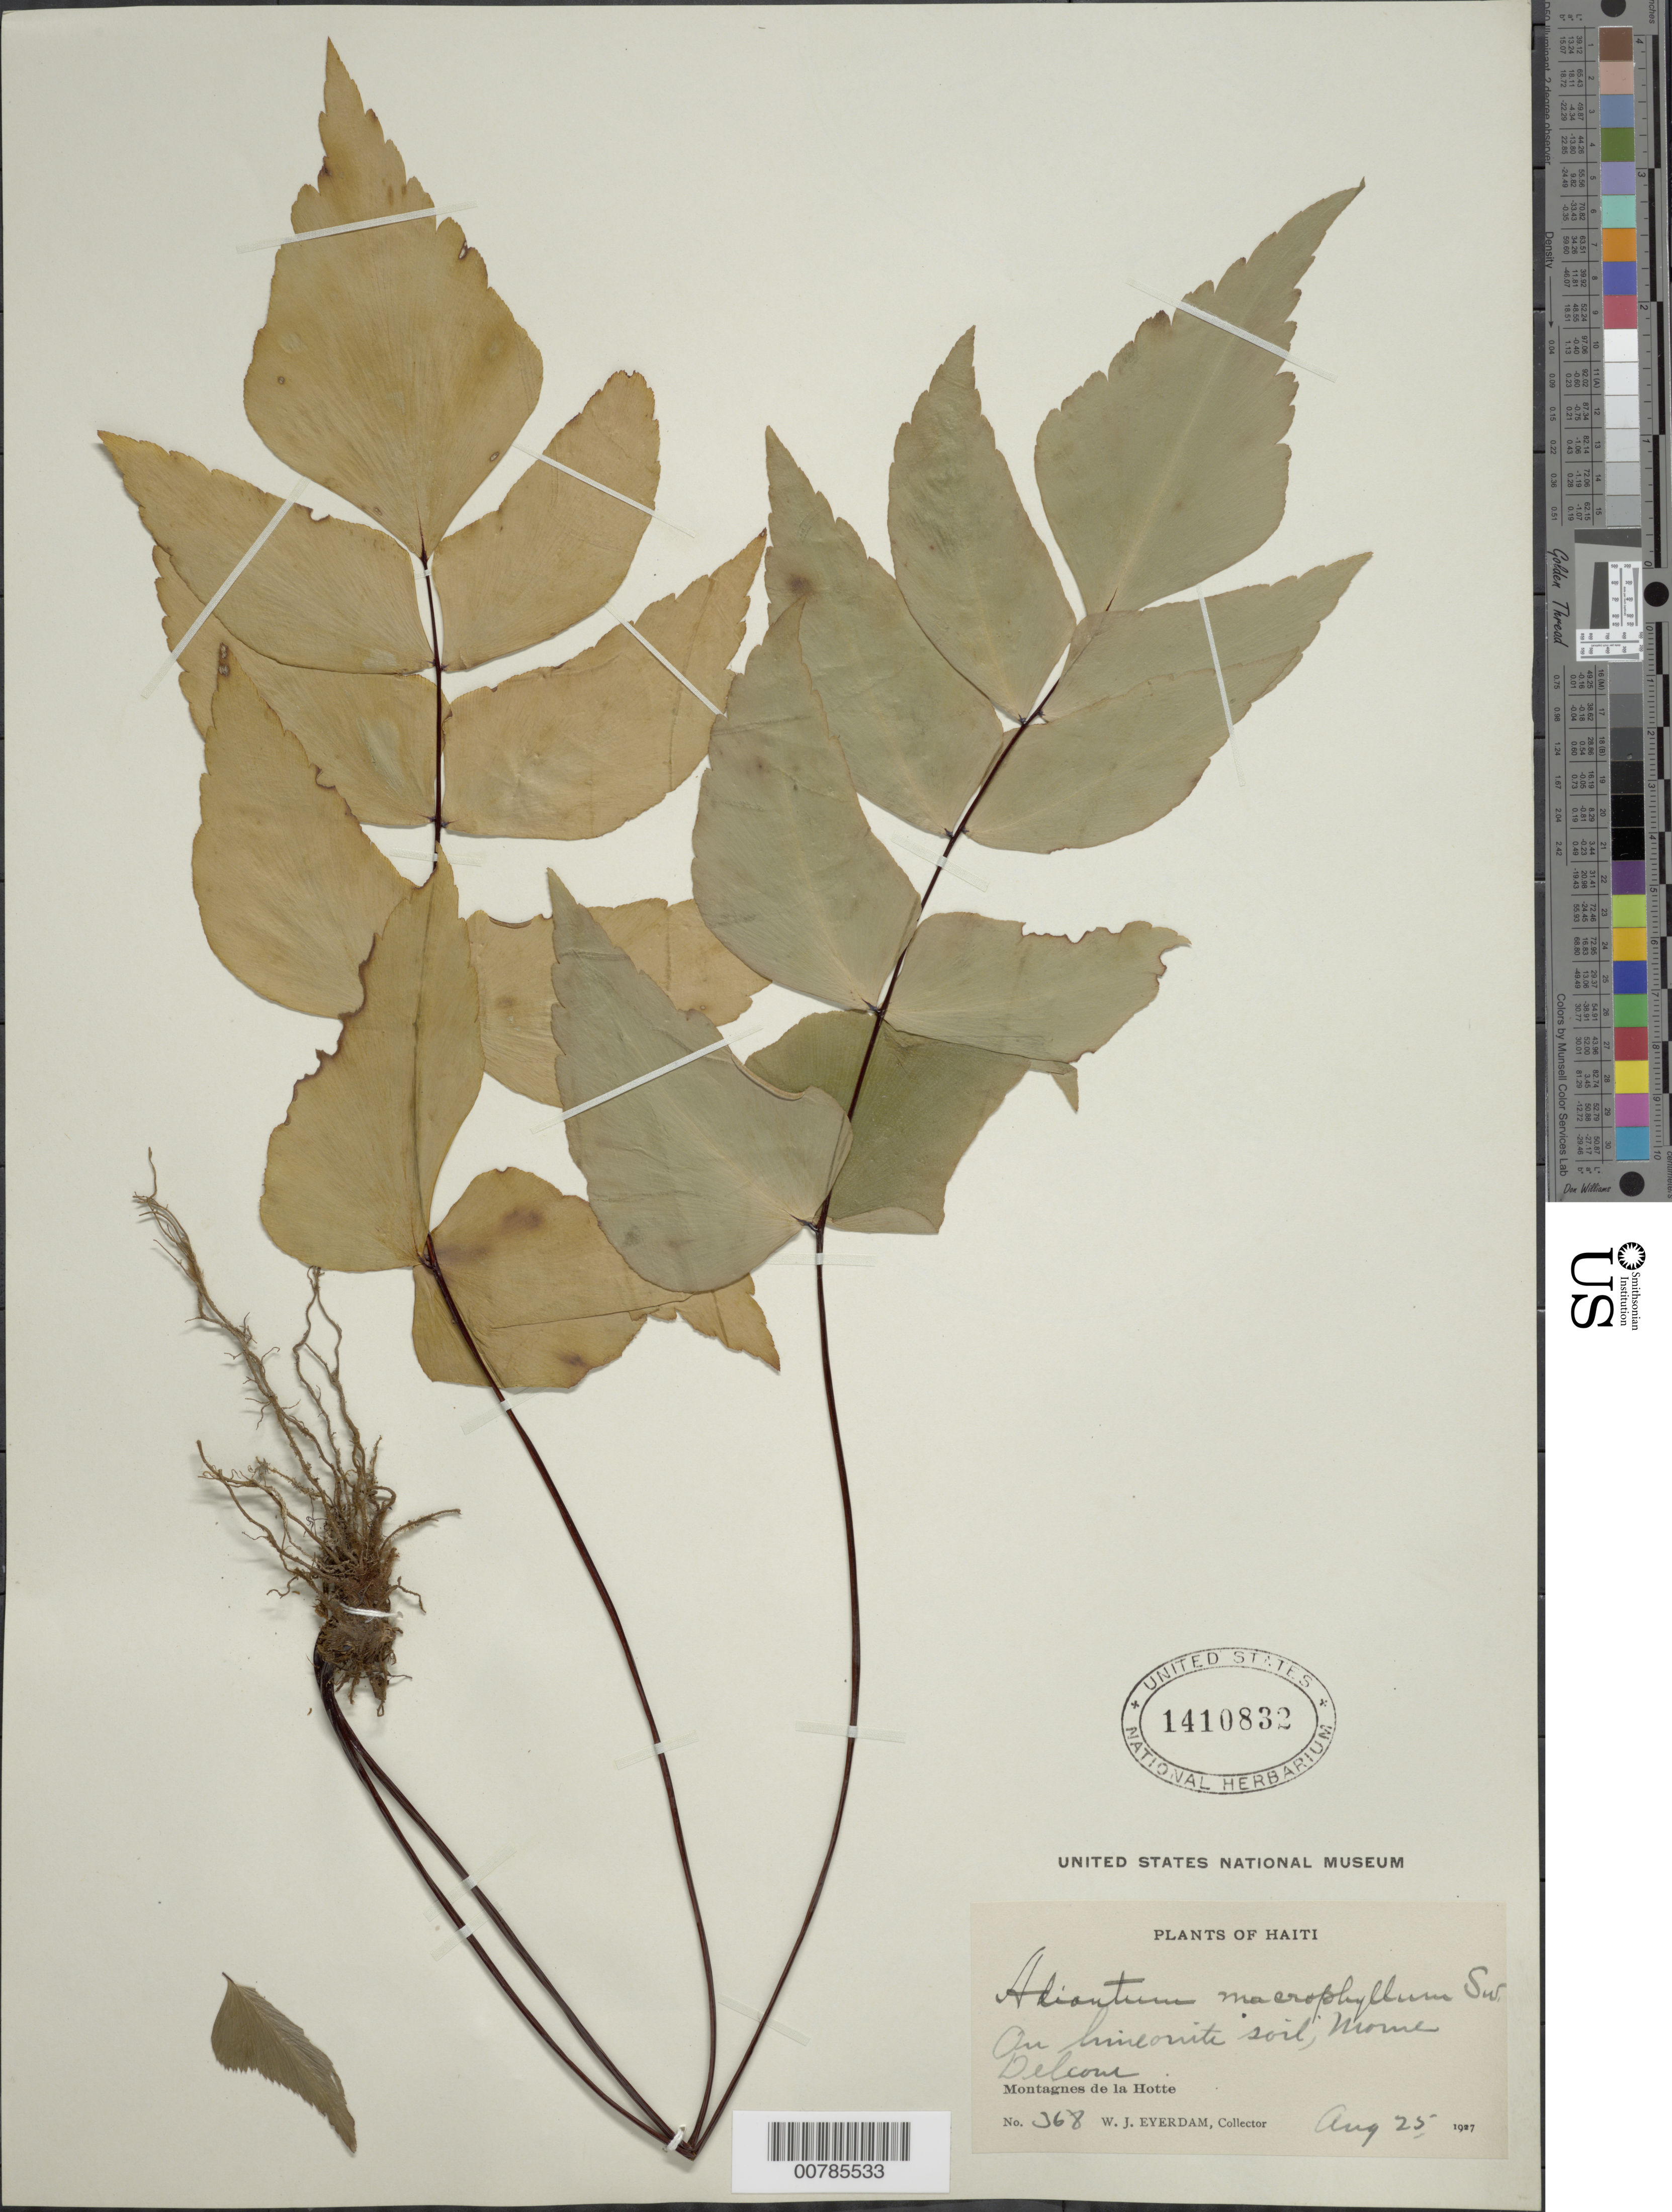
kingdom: Plantae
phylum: Tracheophyta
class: Polypodiopsida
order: Polypodiales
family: Pteridaceae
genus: Adiantum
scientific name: Adiantum macrophyllum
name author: Sw.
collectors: W. J. Eyerdam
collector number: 368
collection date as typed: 25 Aug 1927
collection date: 1927-08-25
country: Haiti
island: Hispaniola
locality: Montagnes de la Hotte, Morne Delcour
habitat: Limestone soil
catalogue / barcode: US 1410832